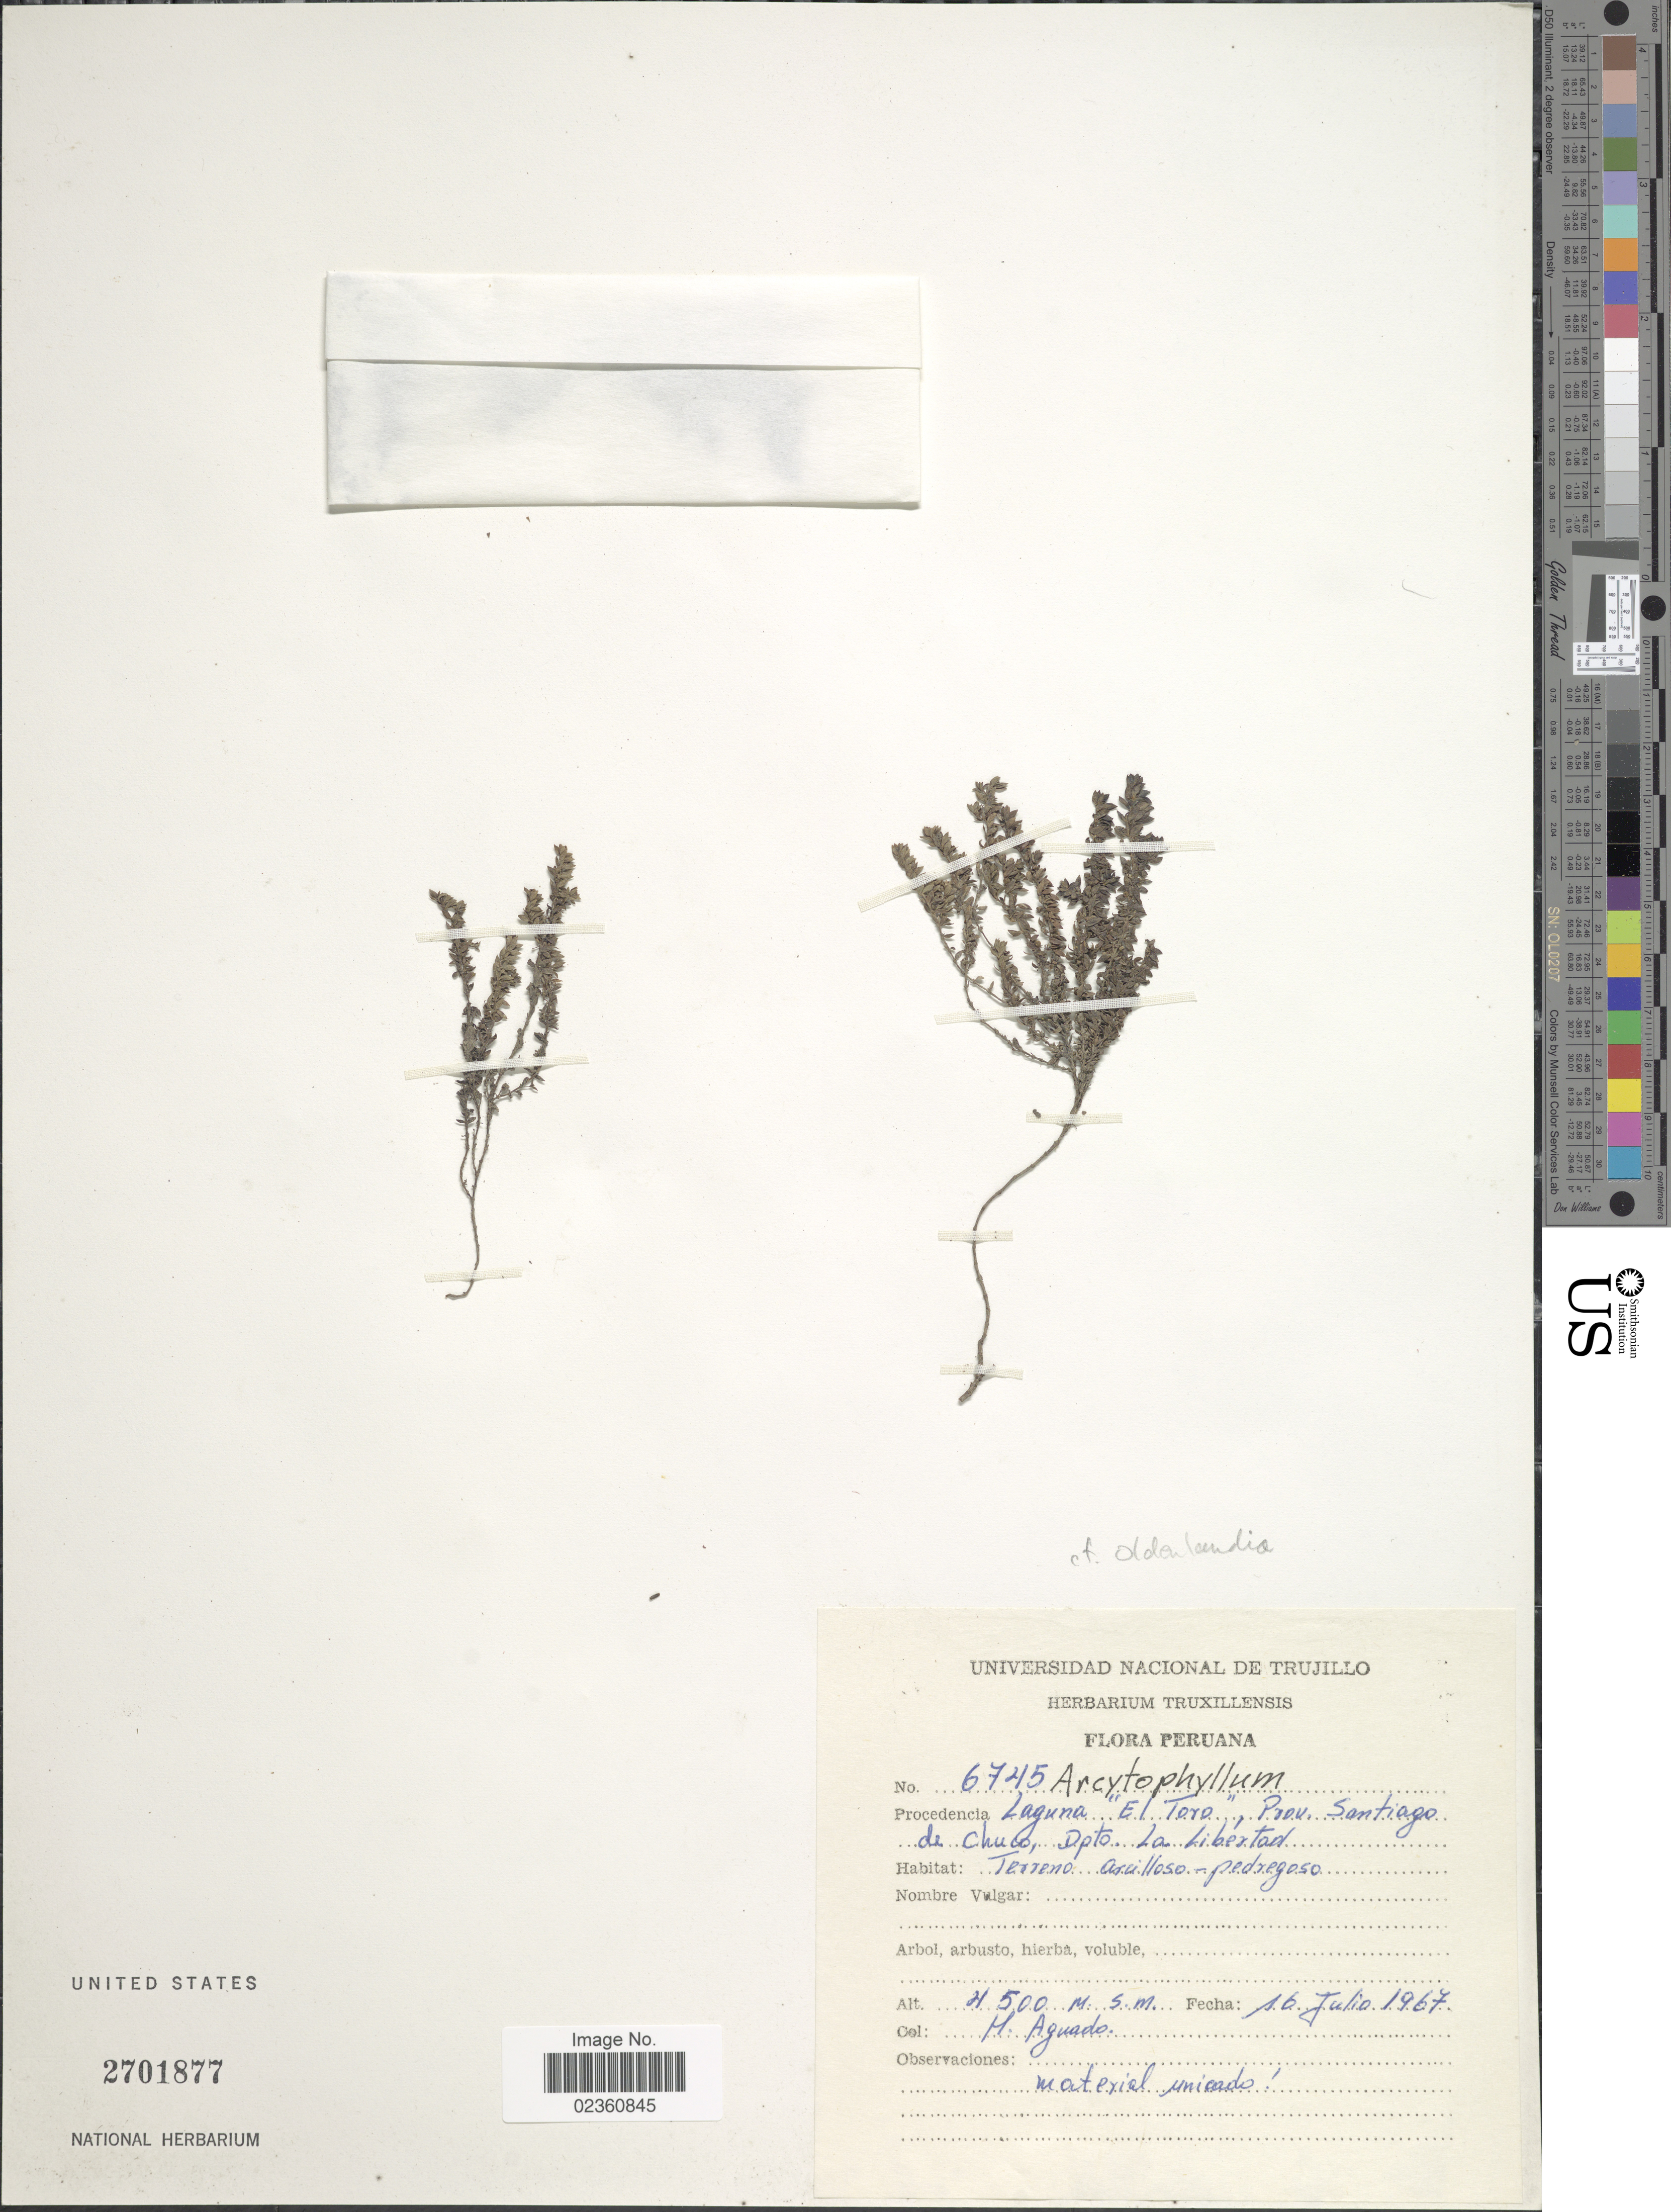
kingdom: Plantae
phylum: Tracheophyta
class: Magnoliopsida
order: Gentianales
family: Rubiaceae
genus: Arcytophyllum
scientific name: Arcytophyllum sp.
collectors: H. Aguado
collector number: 6745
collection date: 1967-07-16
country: Peru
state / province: La Libertad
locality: Laguna 'El Toro', Prov. Santiago de Chuco, Dpto La Libertad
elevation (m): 4500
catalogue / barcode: US 2701877